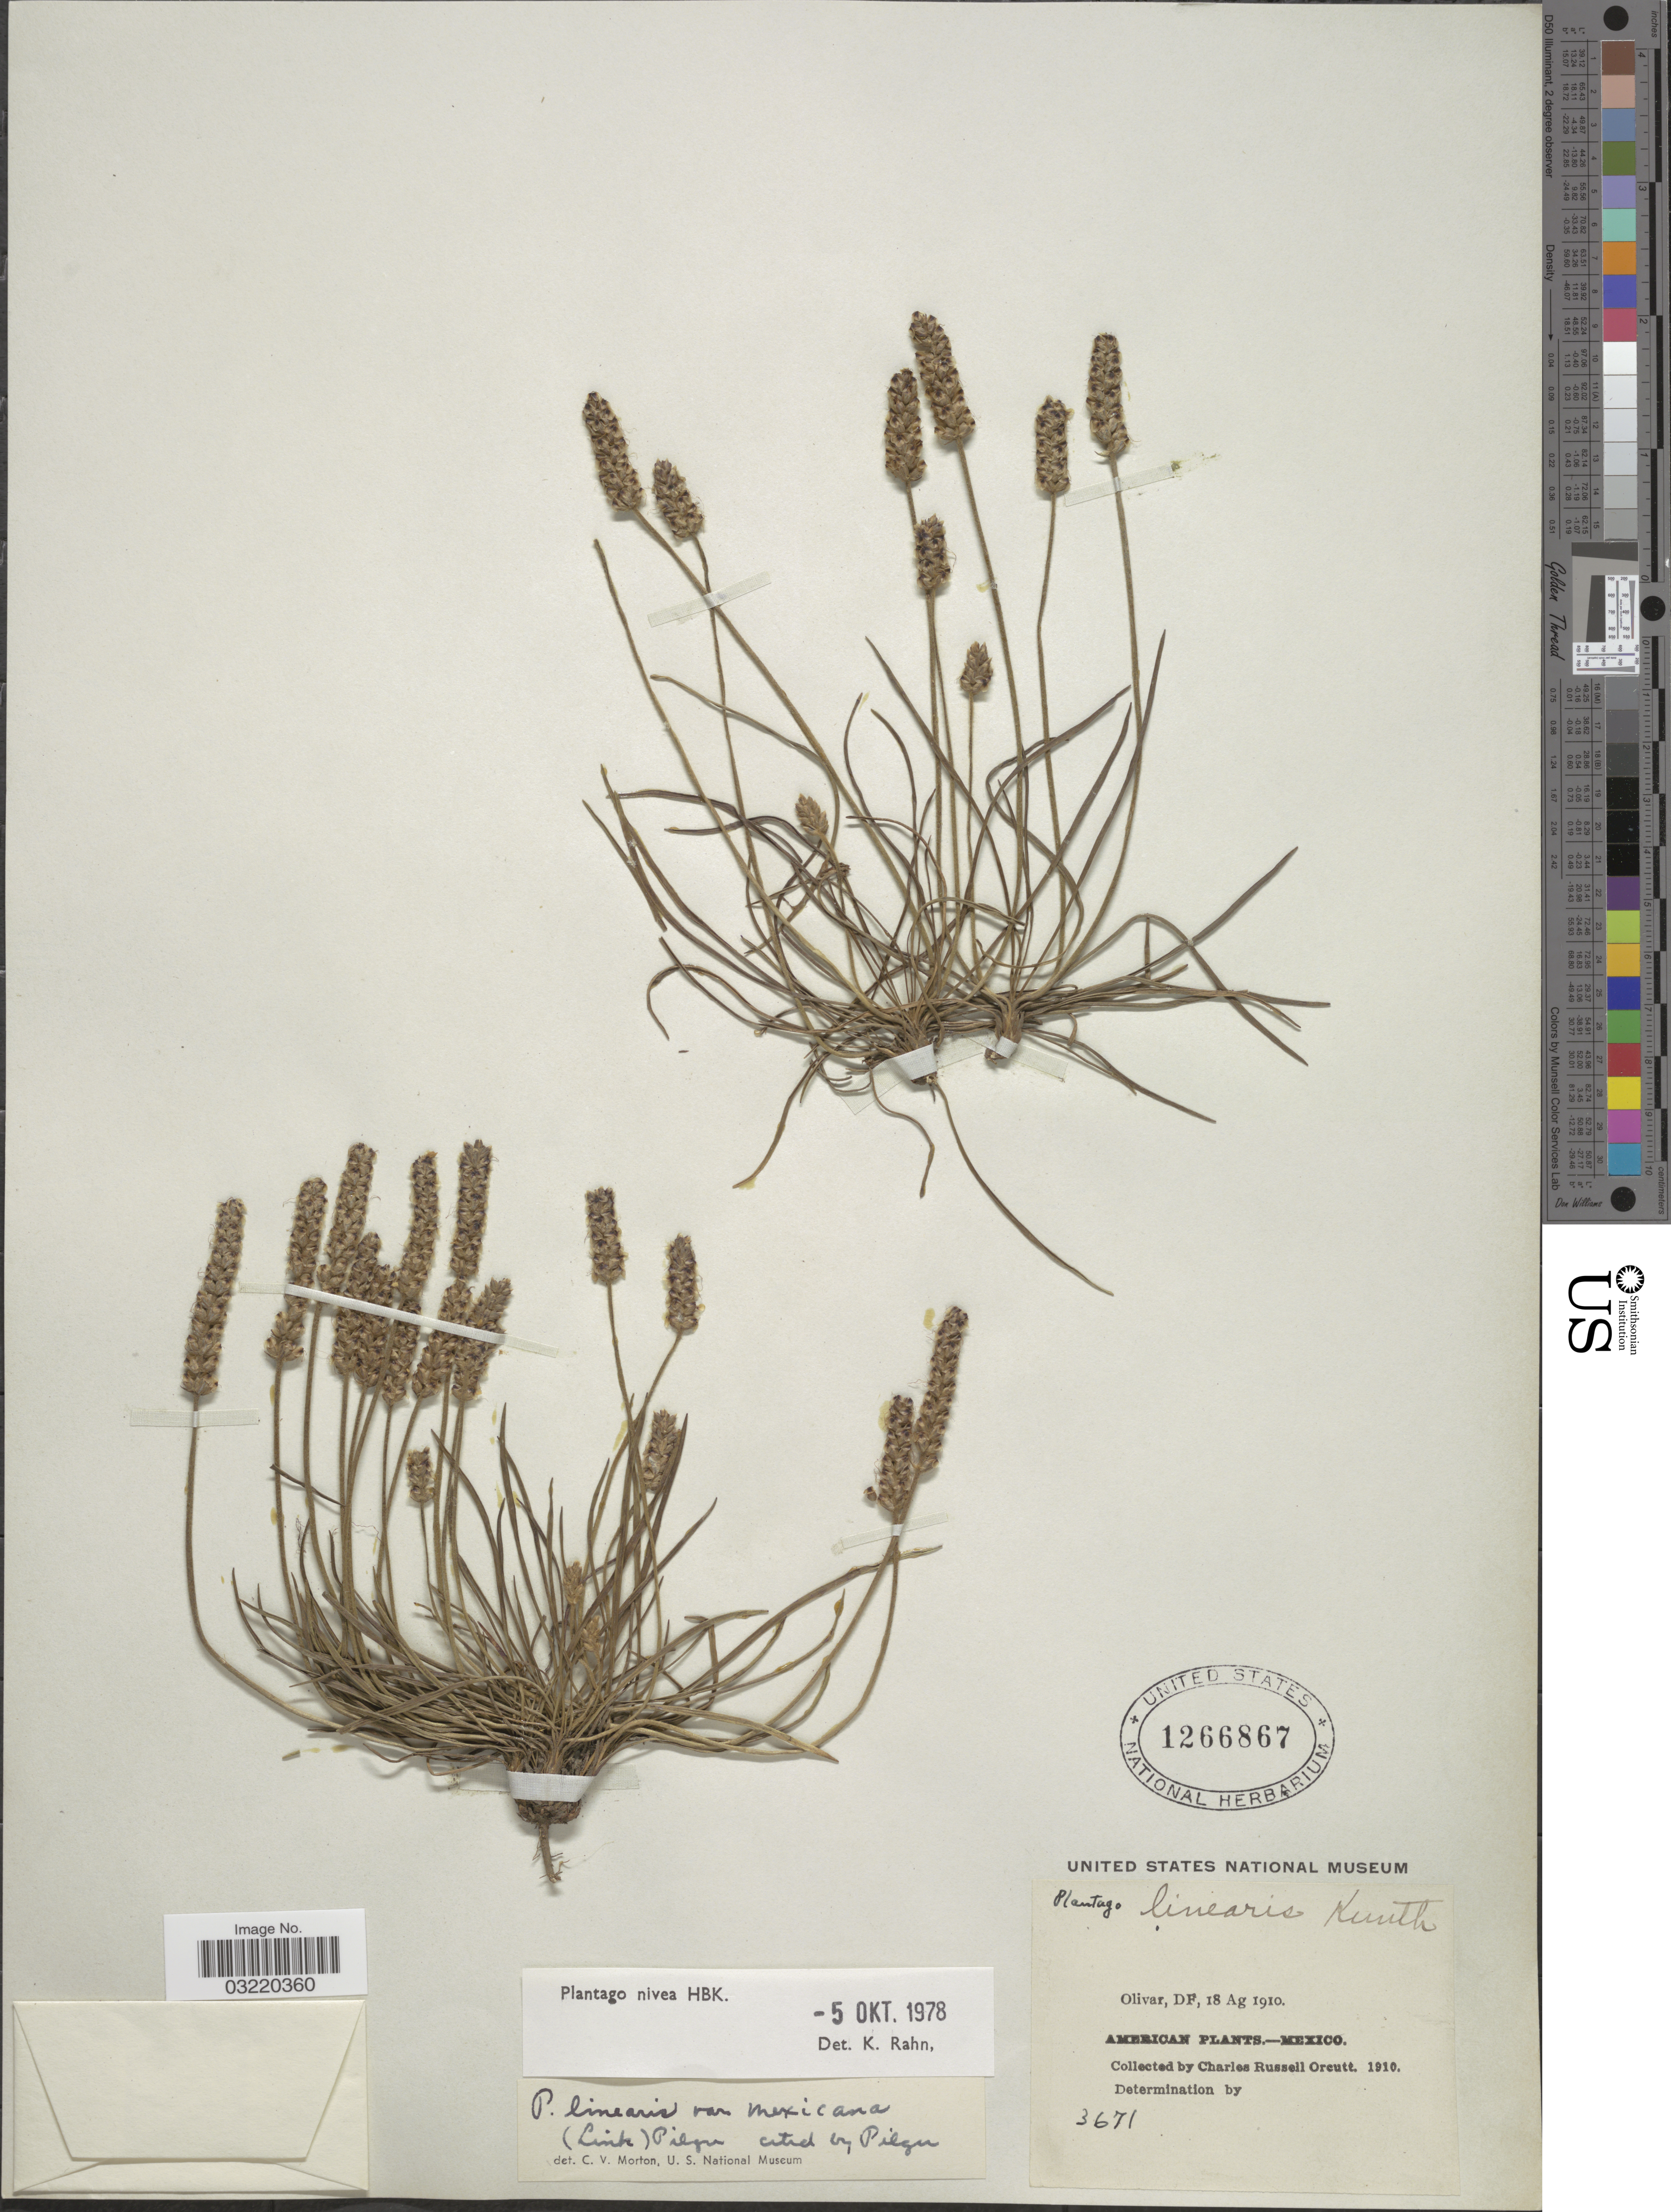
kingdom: Plantae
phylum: Tracheophyta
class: Magnoliopsida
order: Lamiales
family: Plantaginaceae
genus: Plantago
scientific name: Plantago nivea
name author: Kunth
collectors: C. R. Orcutt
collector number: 3671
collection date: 1910-08-18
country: Mexico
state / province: Distrito Federal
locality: Olivar, DF.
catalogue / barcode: US 1266867